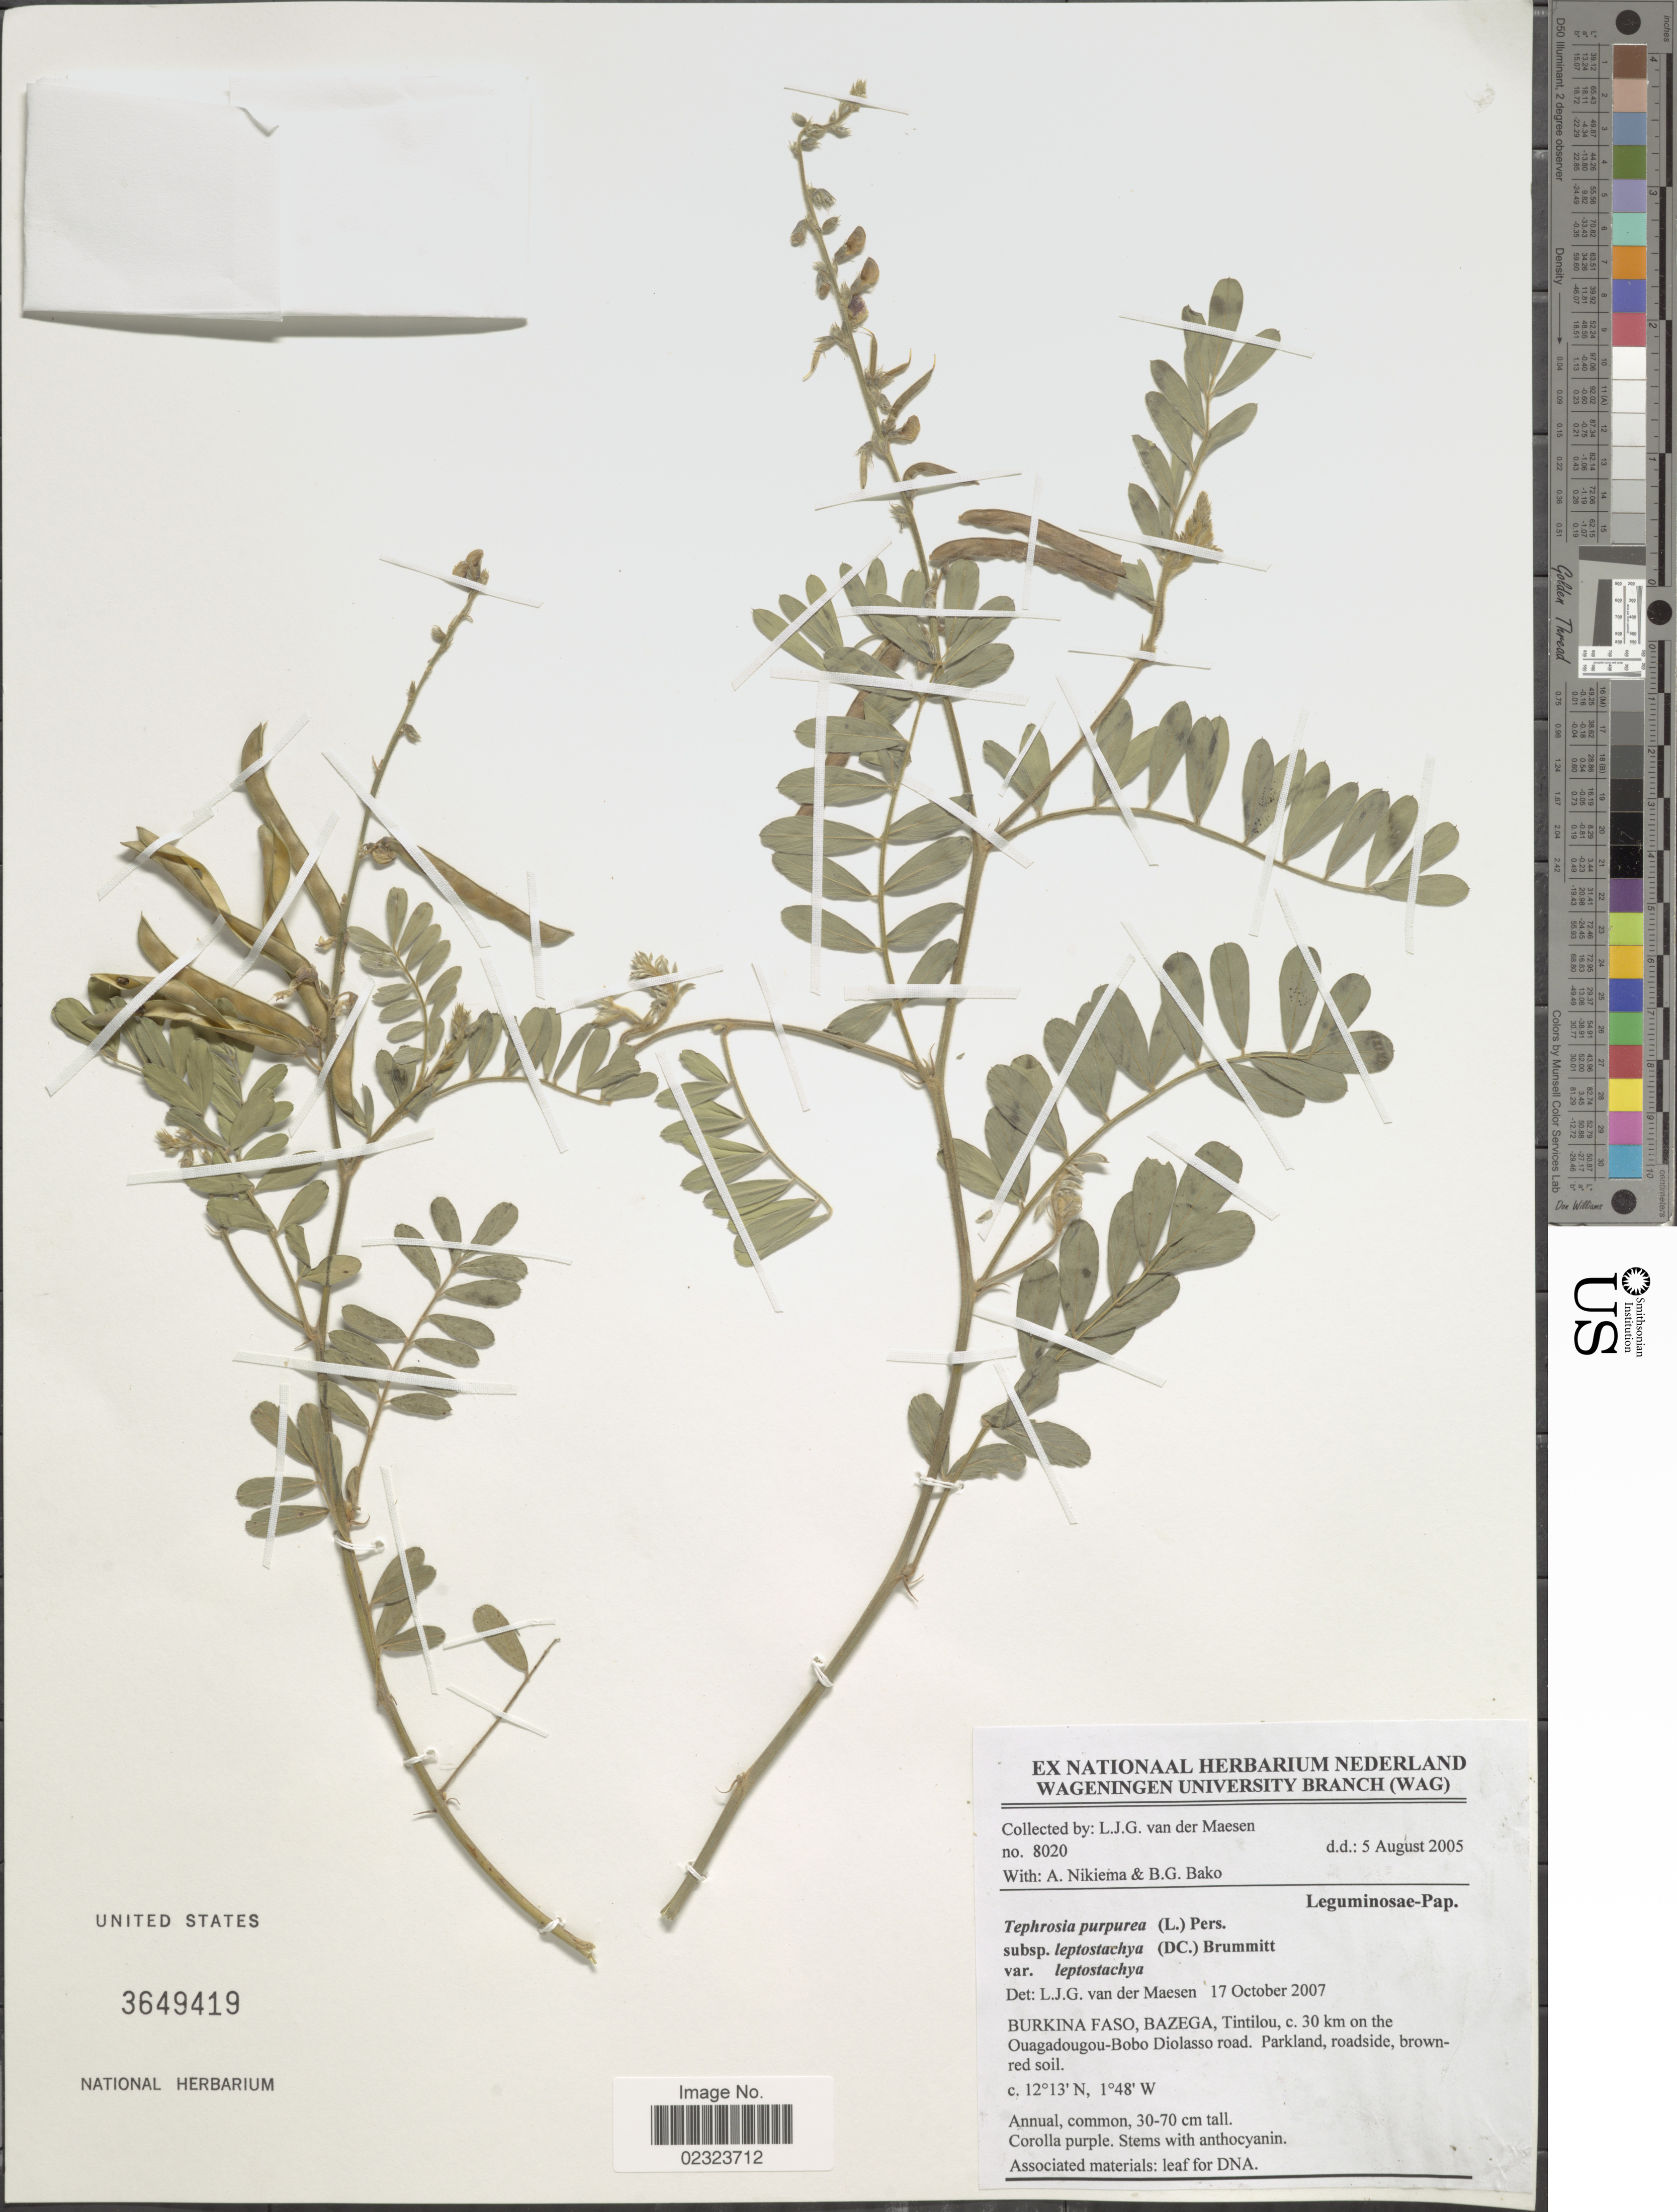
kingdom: Plantae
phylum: Tracheophyta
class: Magnoliopsida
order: Fabales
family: Fabaceae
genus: Tephrosia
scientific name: Tephrosia purpurea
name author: (L.) Pers.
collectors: L. van der Maesen, A. Nikiema & B. Bako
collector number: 8020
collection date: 2005-08-05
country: Burkina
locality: Burkina Faso, Bazega, Tintilou, c. 30 km on the Ouagadougou-Bobo Diolasso road, Parkland, roadside.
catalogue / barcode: US 3649419